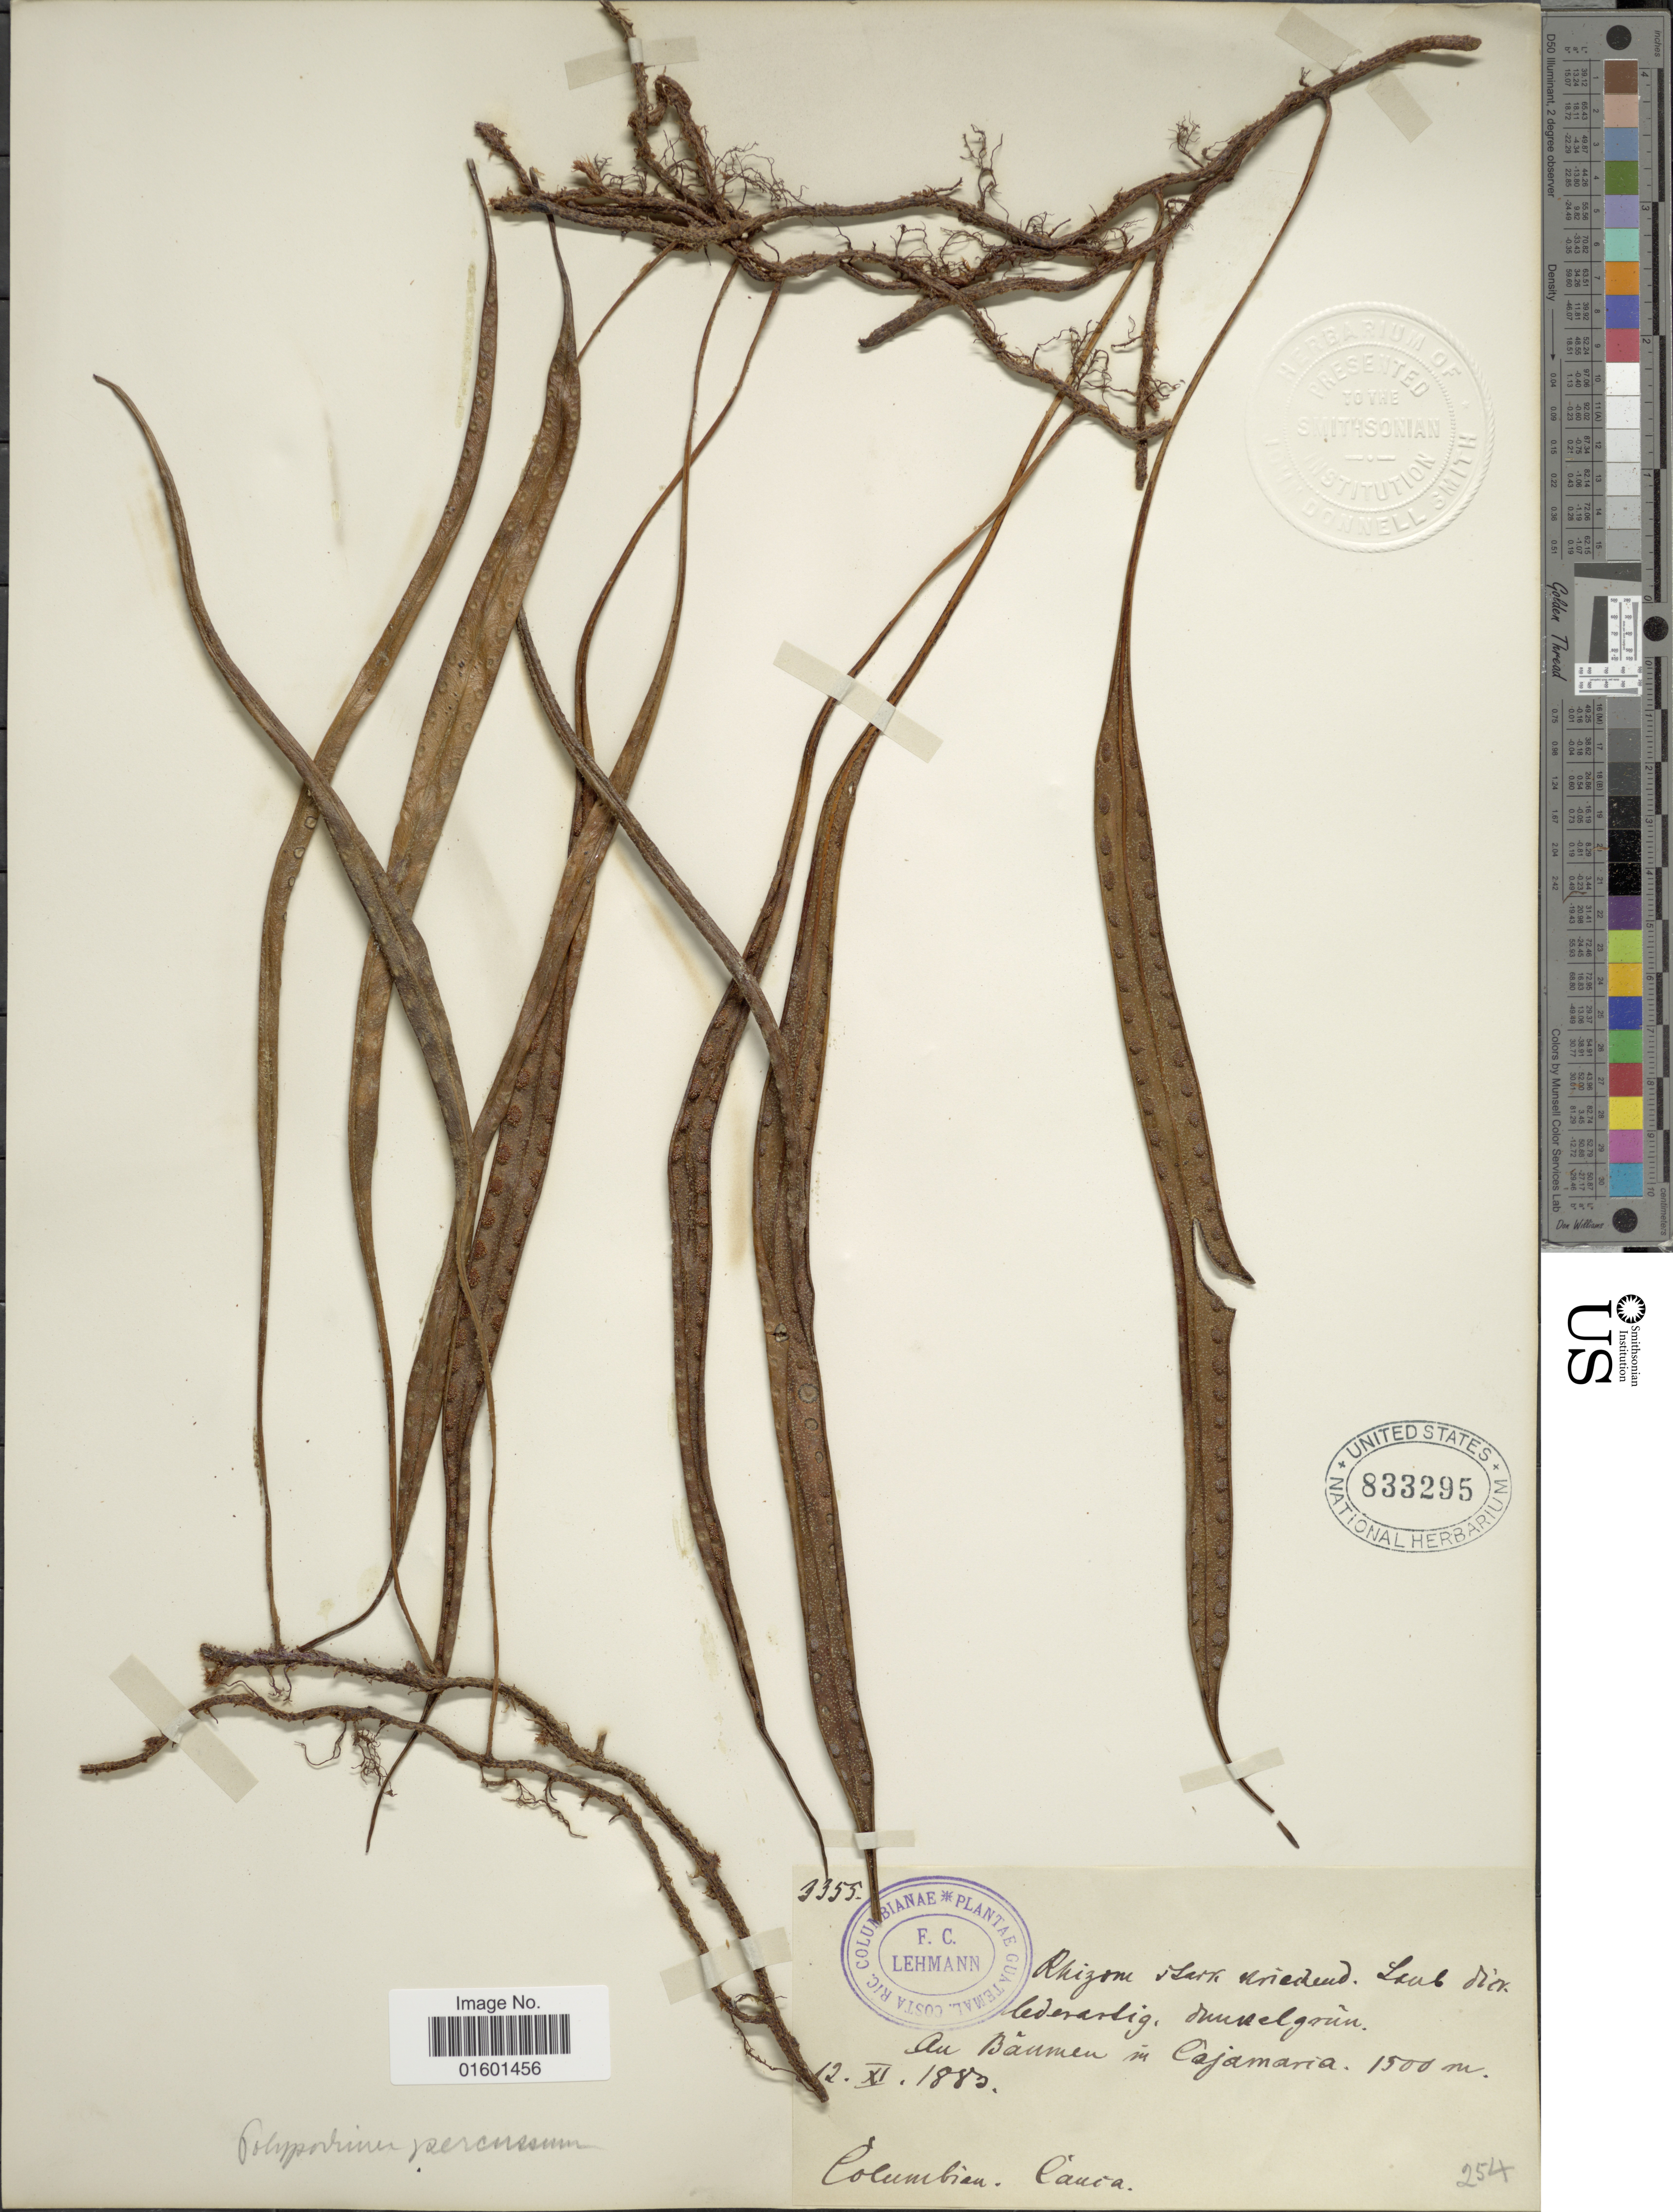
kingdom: Plantae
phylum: Tracheophyta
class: Polypodiopsida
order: Polypodiales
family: Polypodiaceae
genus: Microgramma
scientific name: Microgramma percussa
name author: (Cav.) de la Sota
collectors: ex herb. Lehmann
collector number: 3355*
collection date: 1880-11-12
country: Colombia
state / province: Cauca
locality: An Baumen in Cajamarca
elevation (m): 1500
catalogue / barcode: US 833295